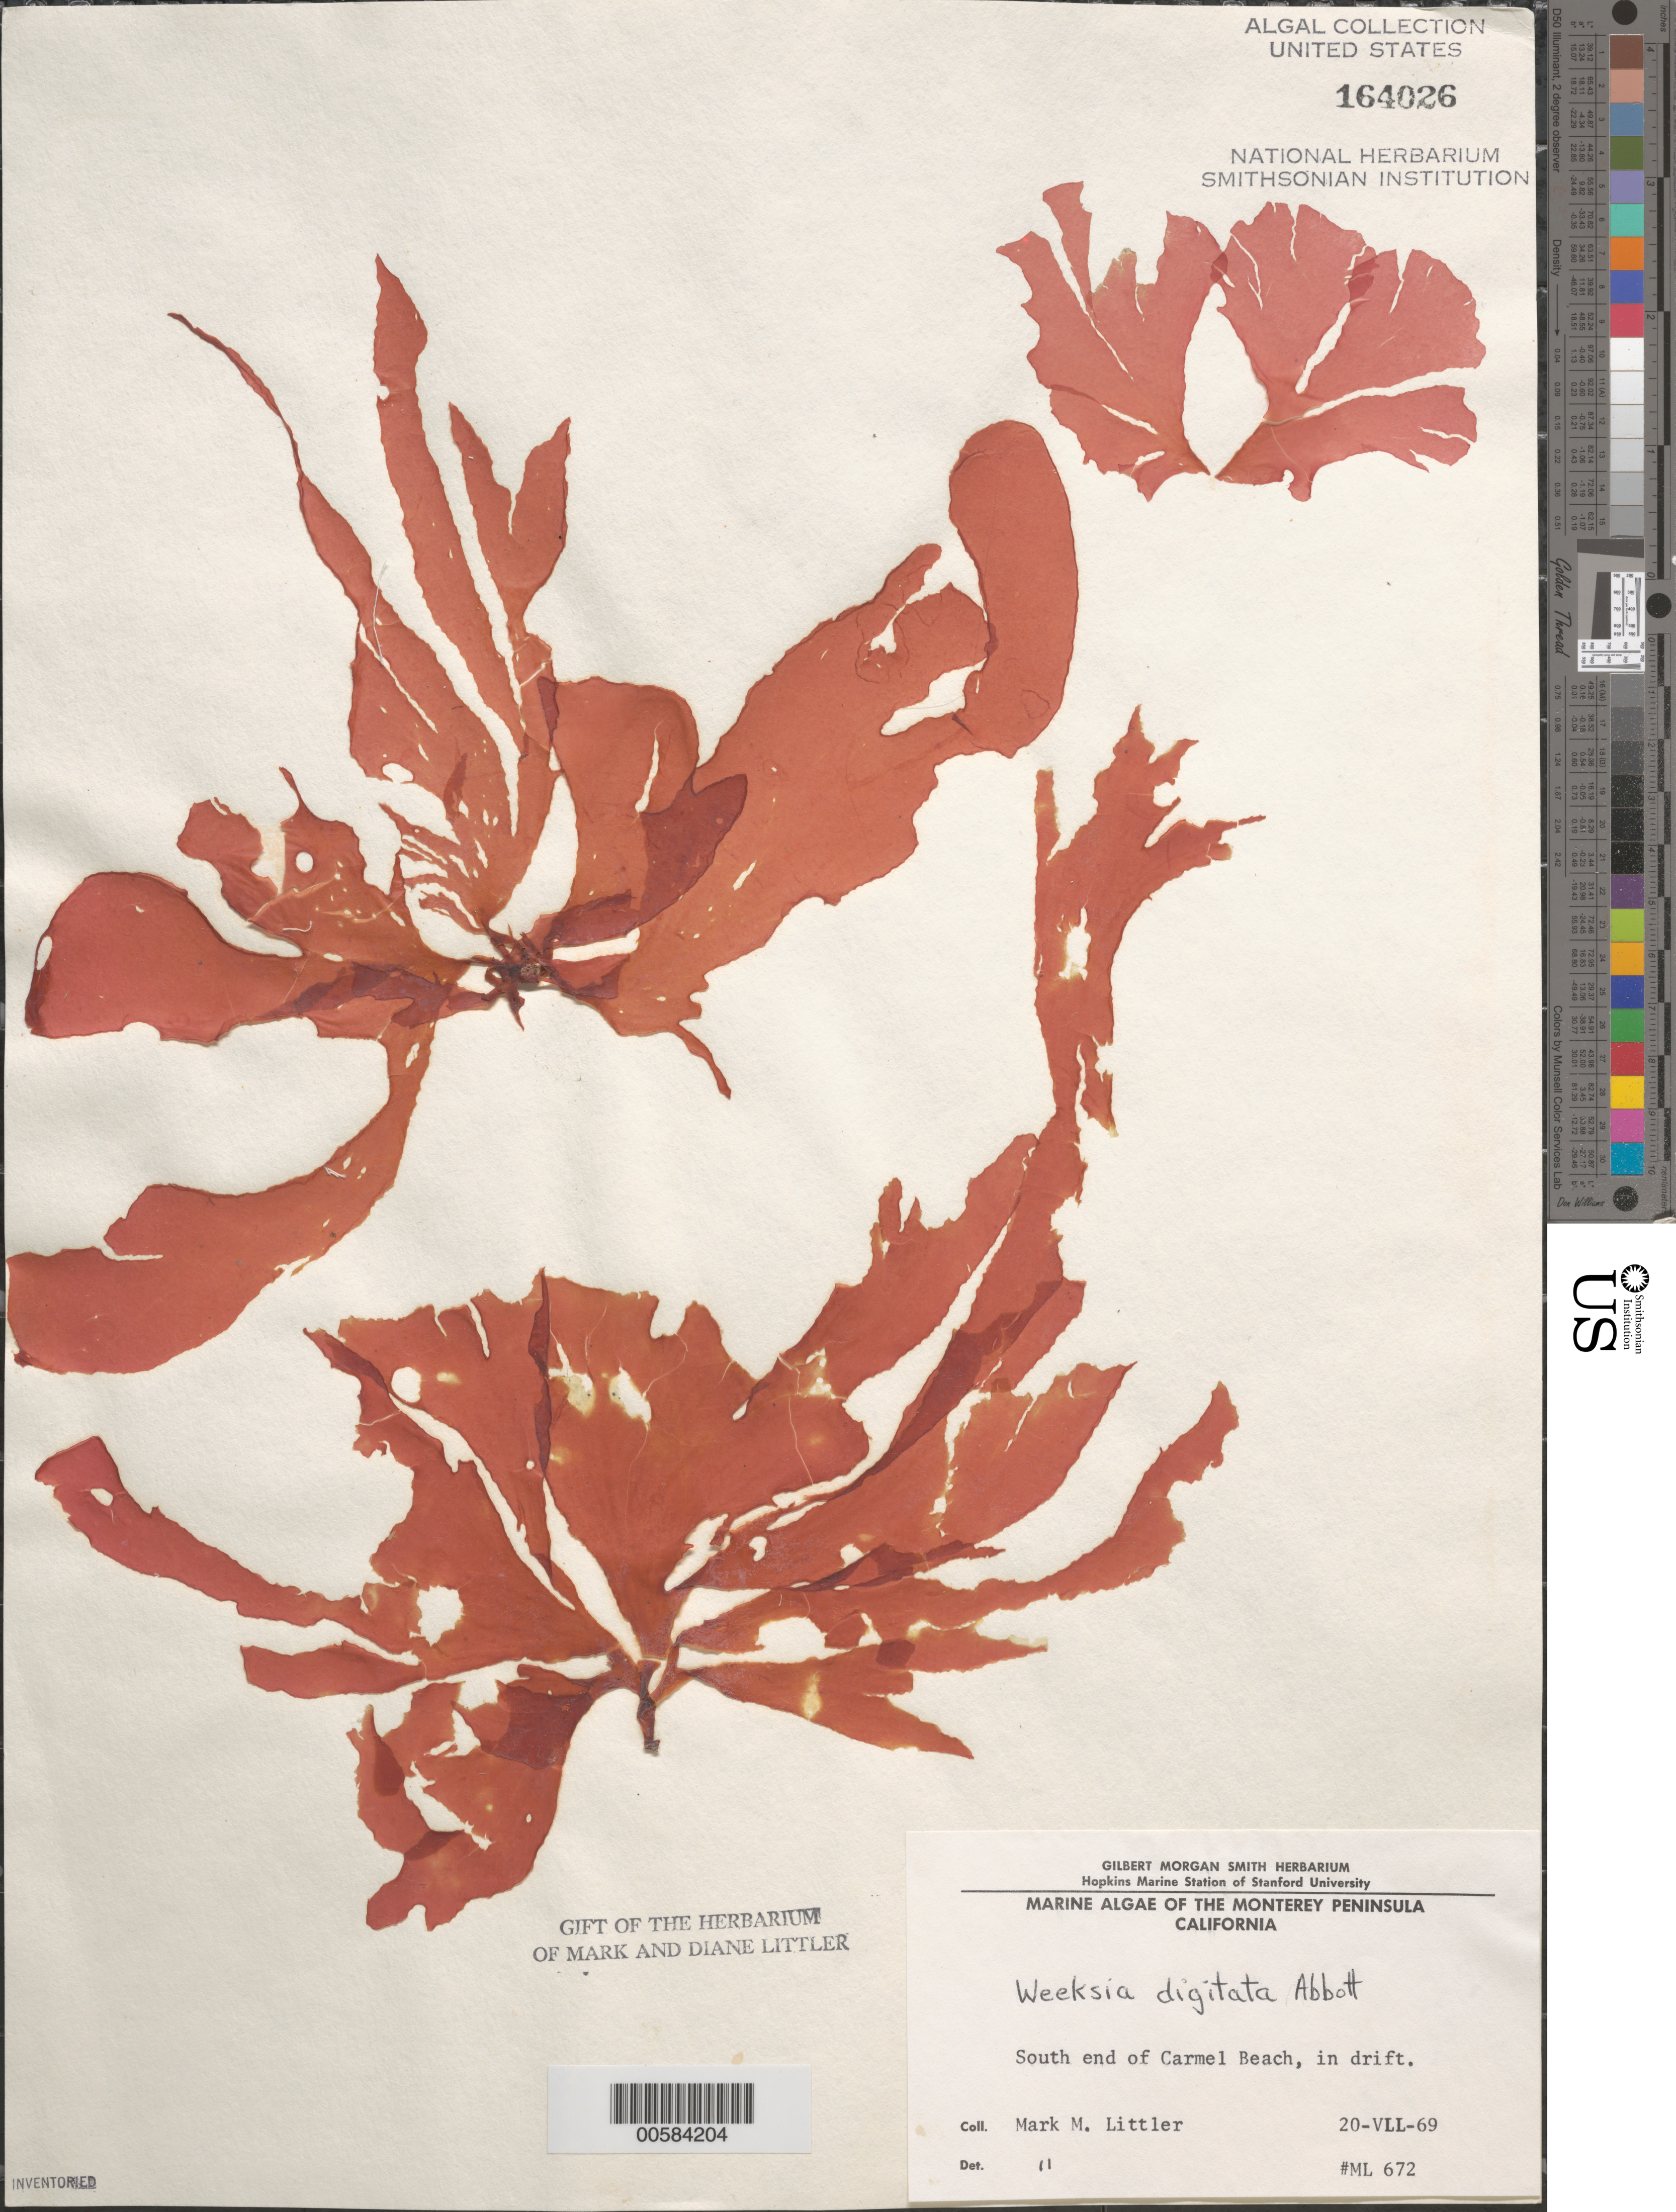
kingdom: Plantae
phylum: Rhodophyta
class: Florideophyceae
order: Gigartinales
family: Dumontiaceae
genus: Weeksia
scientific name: Weeksia digitata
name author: I.A. Abbott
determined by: Littler, M. M.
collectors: M. M. Littler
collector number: ML 672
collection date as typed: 20 Jul 1969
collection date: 1969-07-20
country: United States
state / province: California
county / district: Monterey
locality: Carmel Beach, south end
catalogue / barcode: US 164026